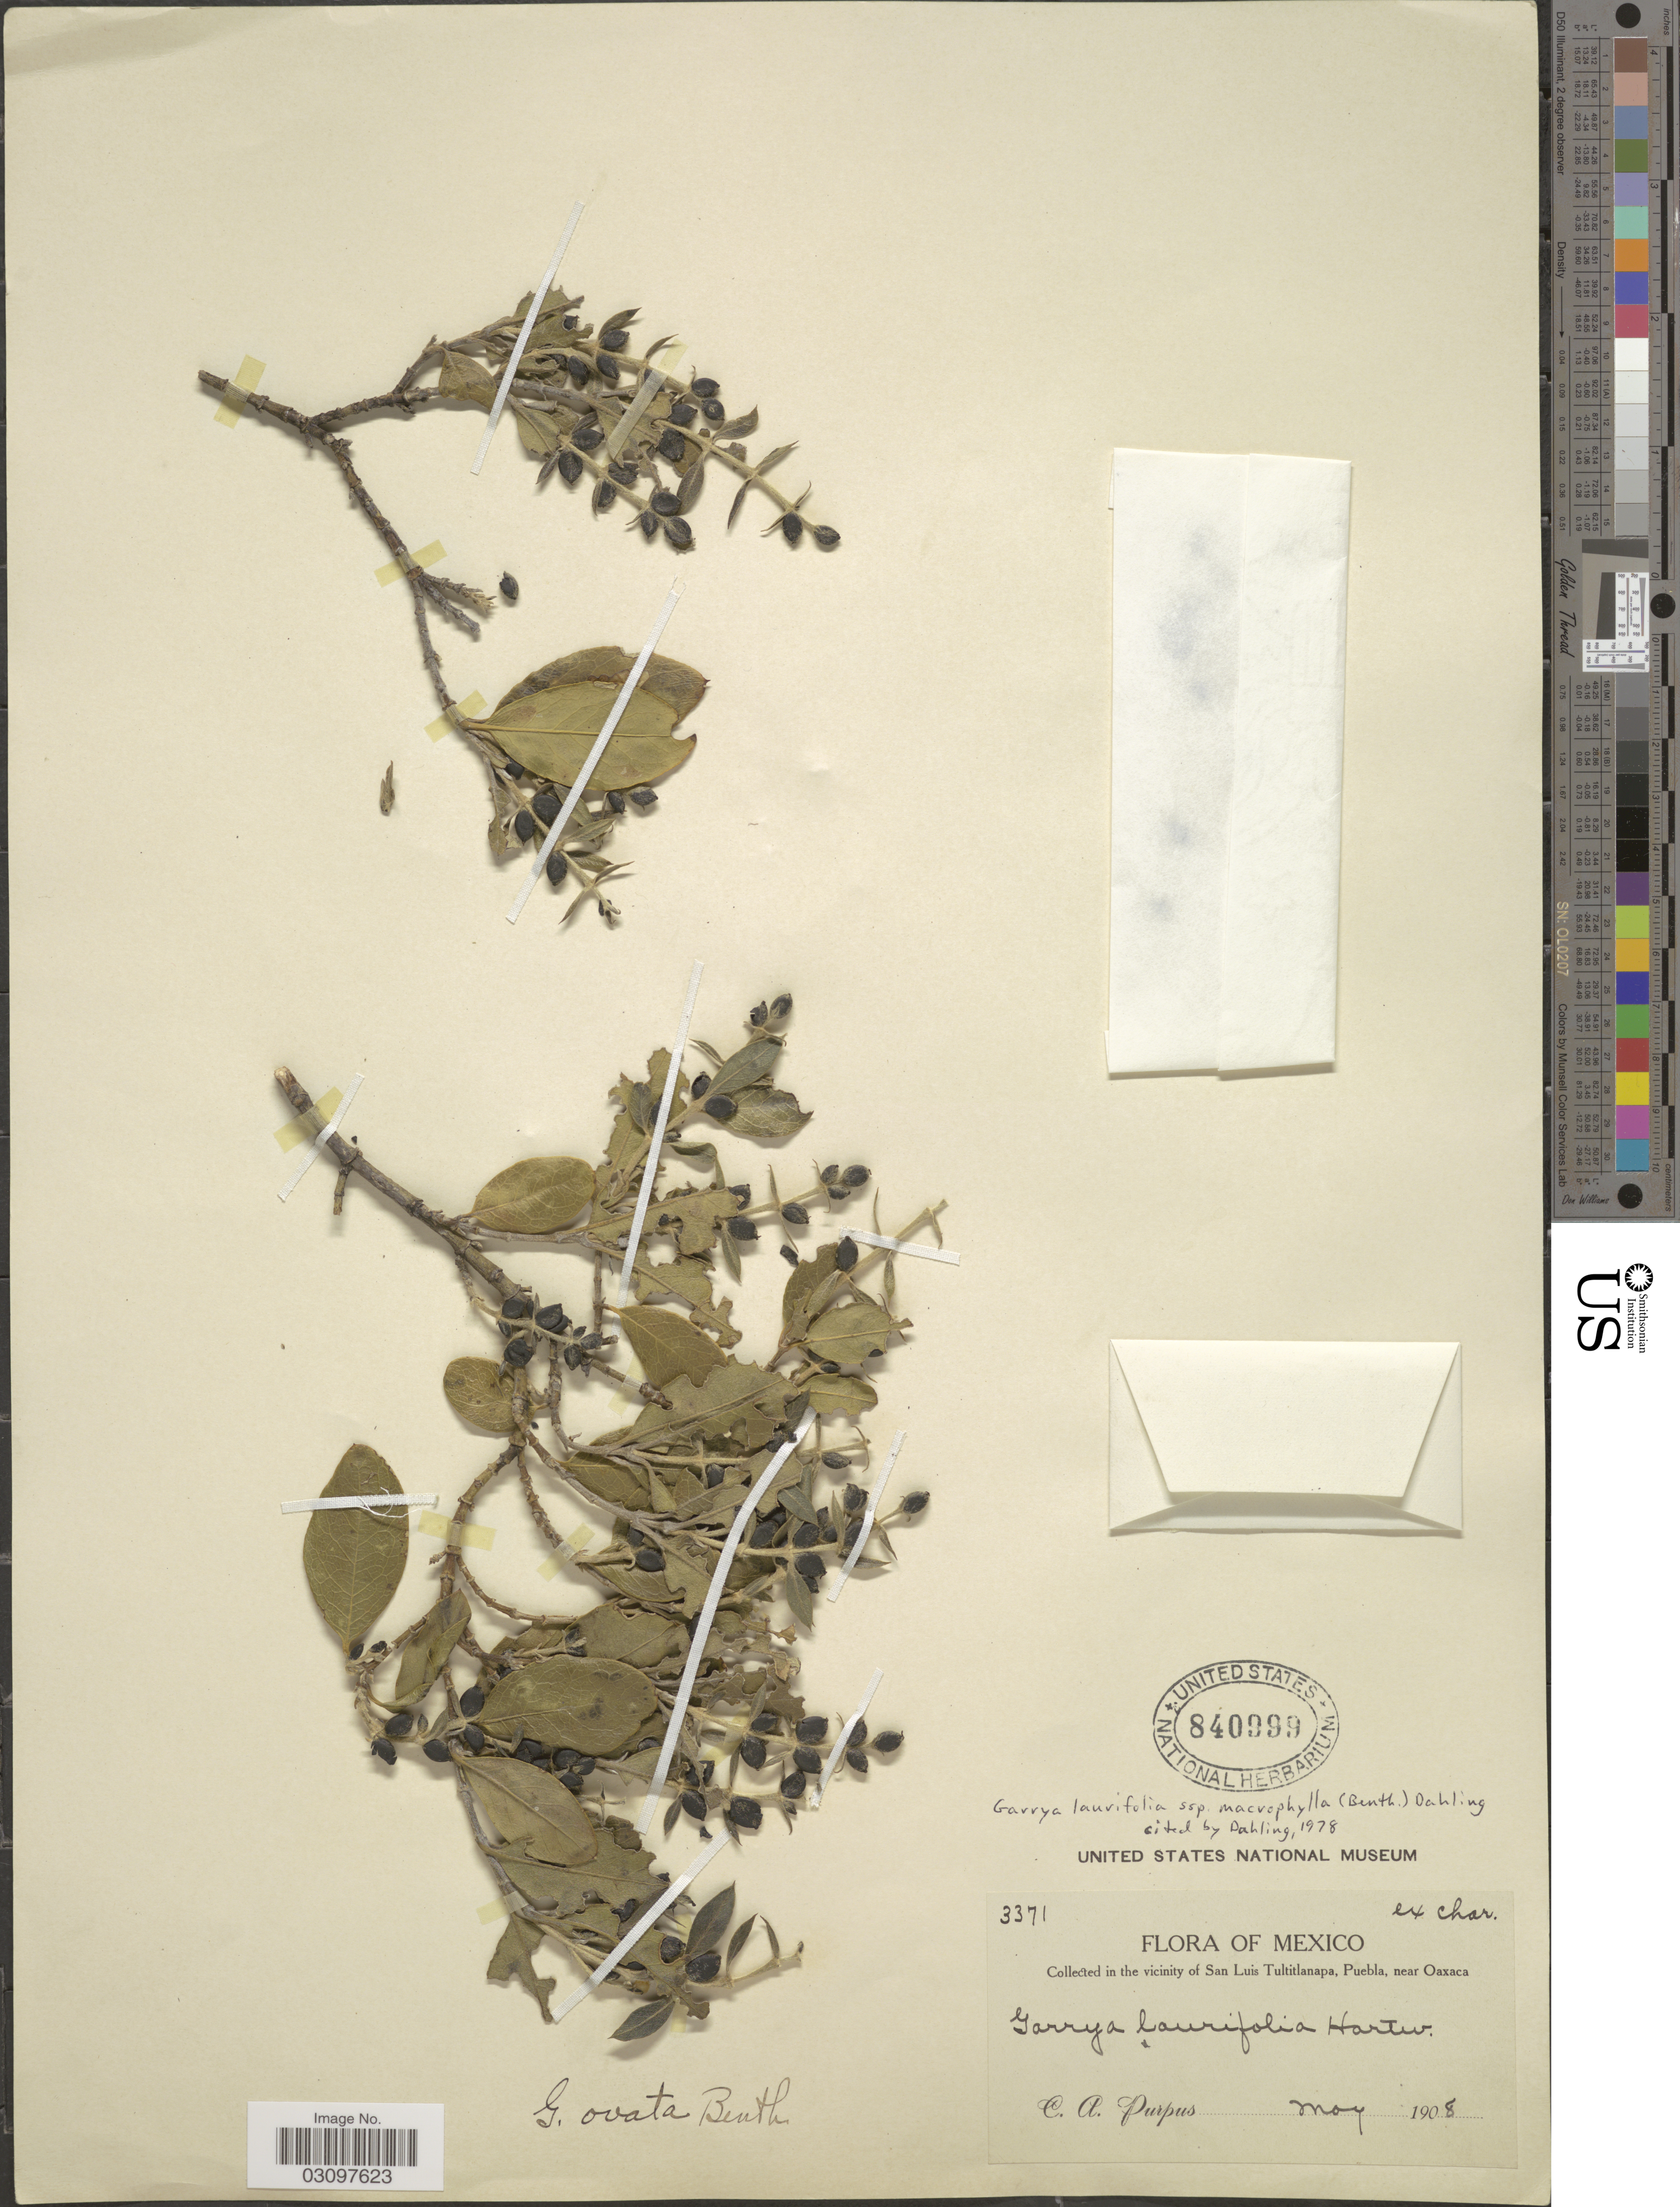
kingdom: Plantae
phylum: Tracheophyta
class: Magnoliopsida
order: Garryales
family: Garryaceae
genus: Garrya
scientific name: Garrya laurifolia subsp. macrophylla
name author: (Benth.) Dahling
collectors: C. A. Purpus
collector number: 3371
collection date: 1908-05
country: Mexico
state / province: Puebla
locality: In the vicinity of San Luis Tultitlanapa, Puebla, near Oaxaca.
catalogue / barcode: US 840999